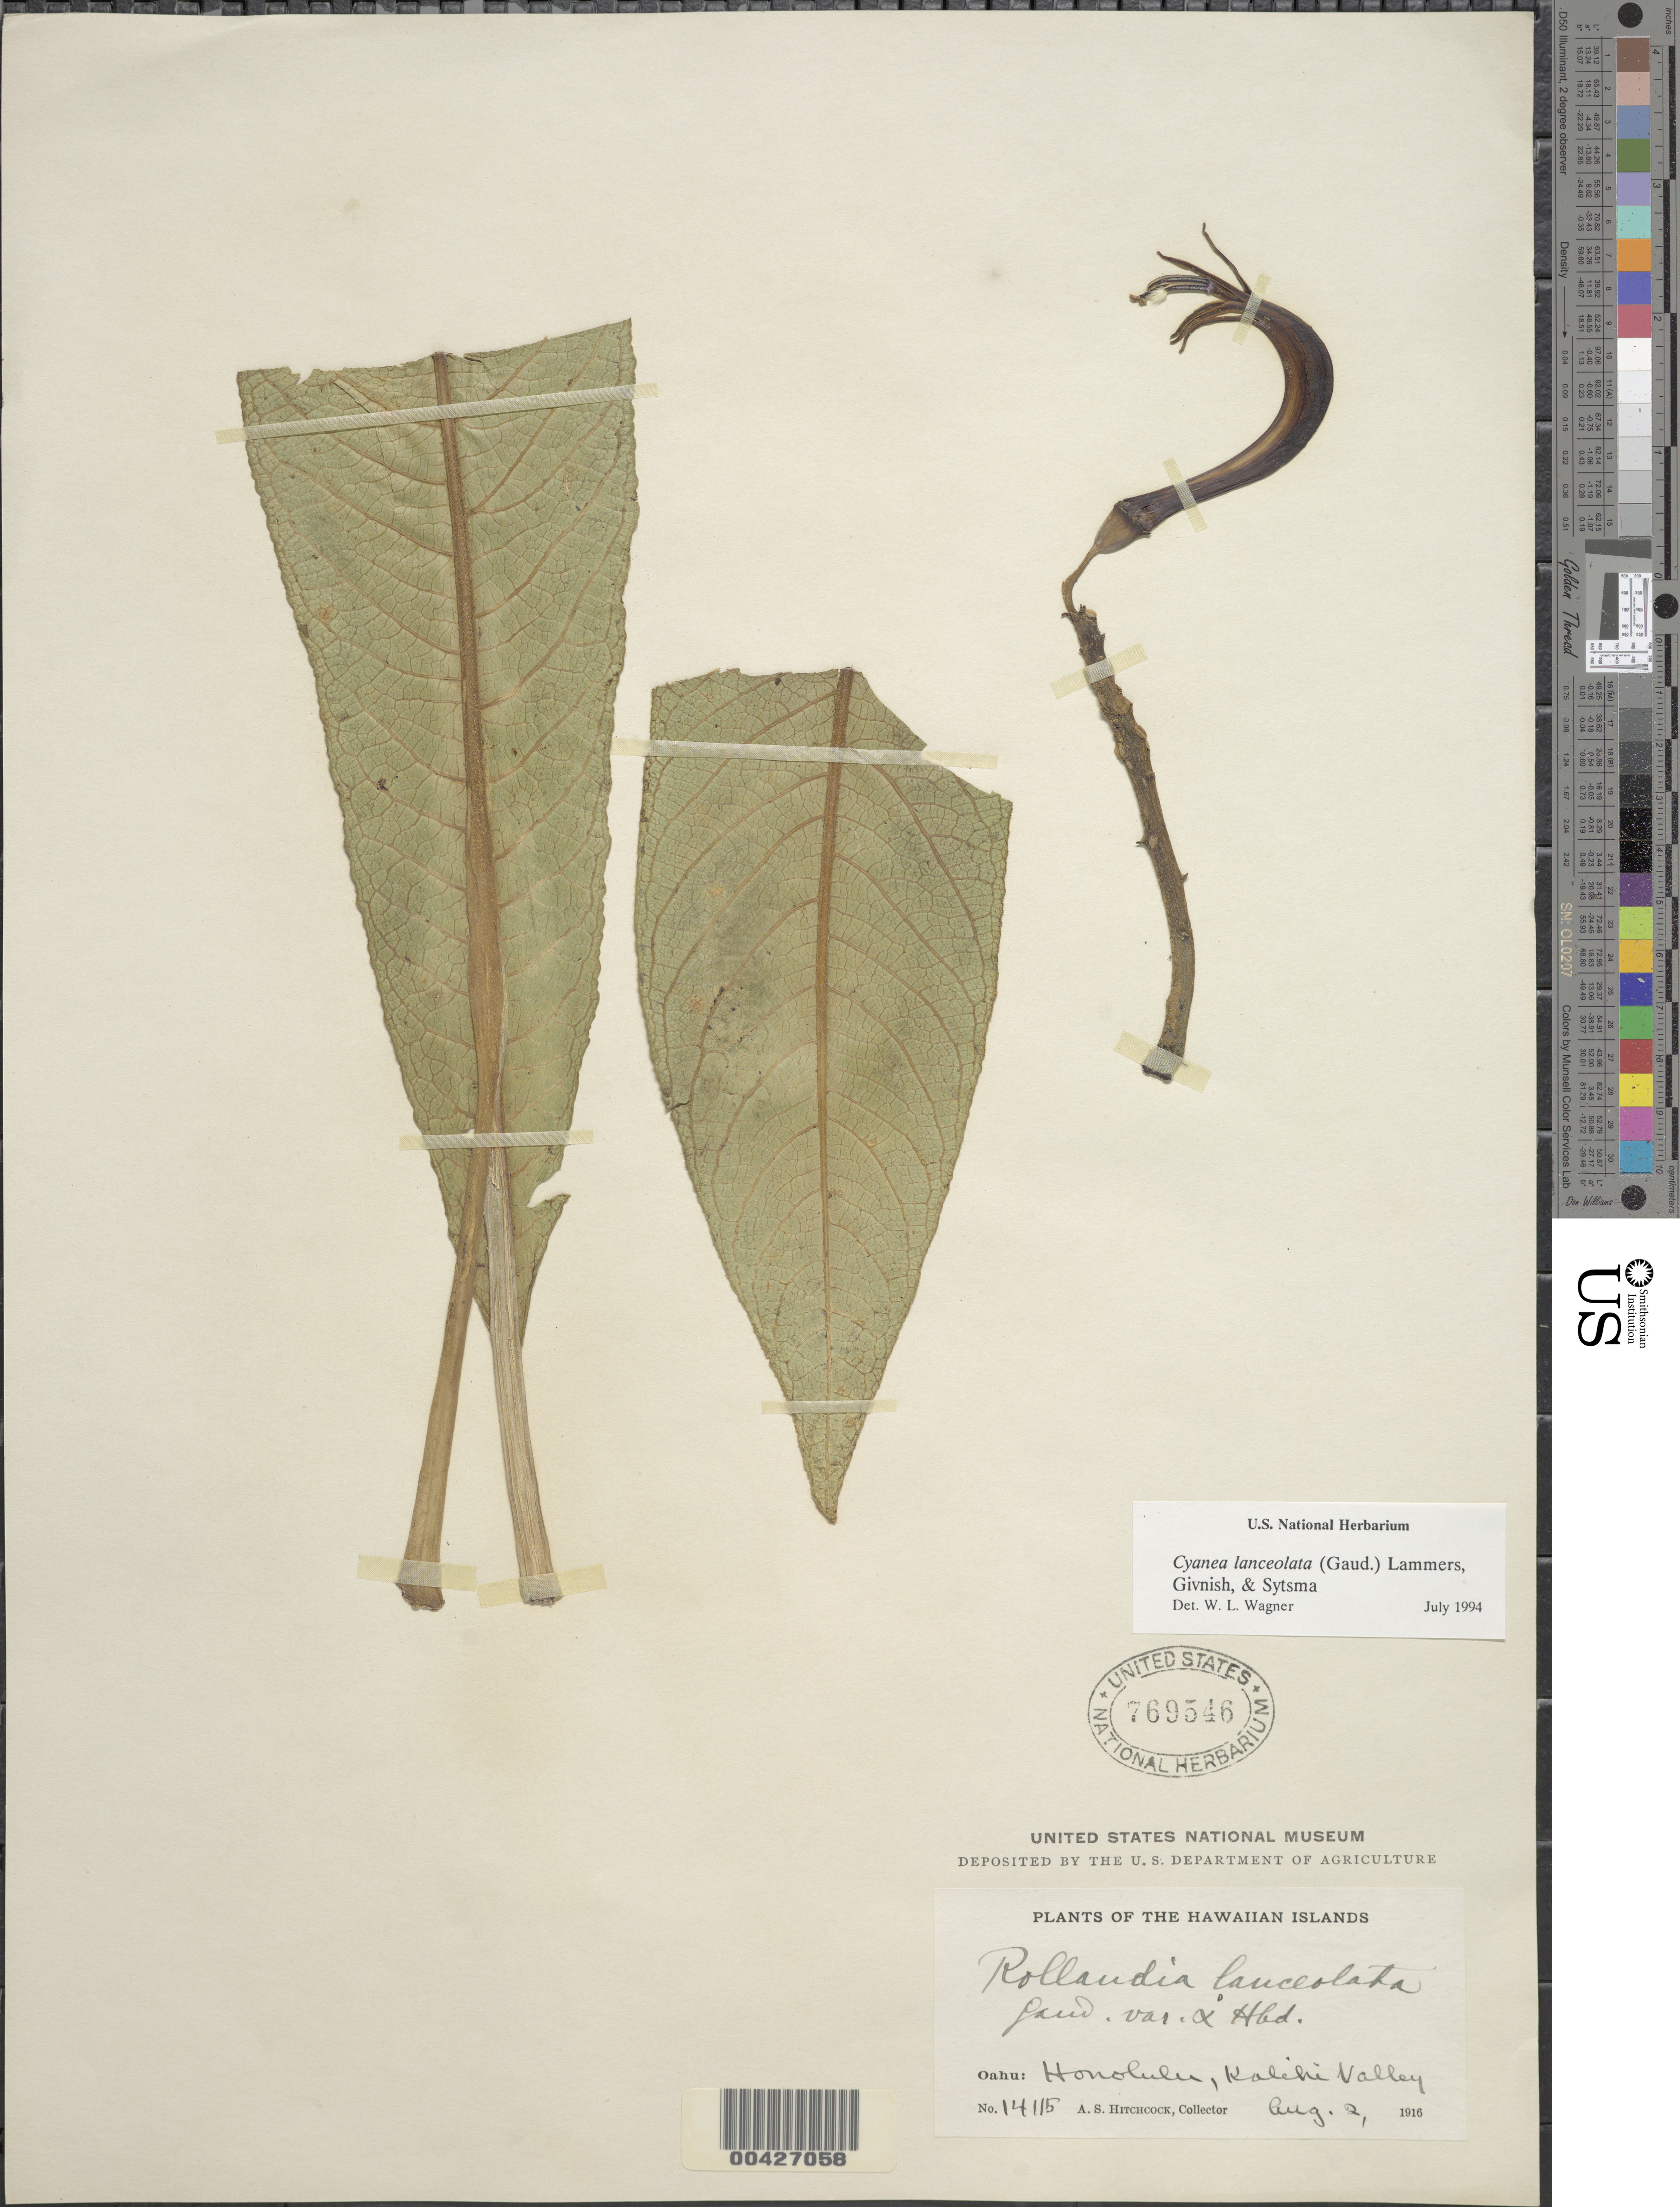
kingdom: Plantae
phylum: Tracheophyta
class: Magnoliopsida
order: Asterales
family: Campanulaceae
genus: Cyanea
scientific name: Cyanea lanceolata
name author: (Gaudich.) Lammers et al.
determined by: Wagner, W. L., (BOT), Smithsonian Institution - National Museum of Natural History (UNITED STATES)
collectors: A. S. Hitchcock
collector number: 14115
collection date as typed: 2 Aug 1916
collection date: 1916-08-02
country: United States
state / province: Hawaii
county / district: Honolulu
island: Oahu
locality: Honolulu, Kalihi Valley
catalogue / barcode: US 769546